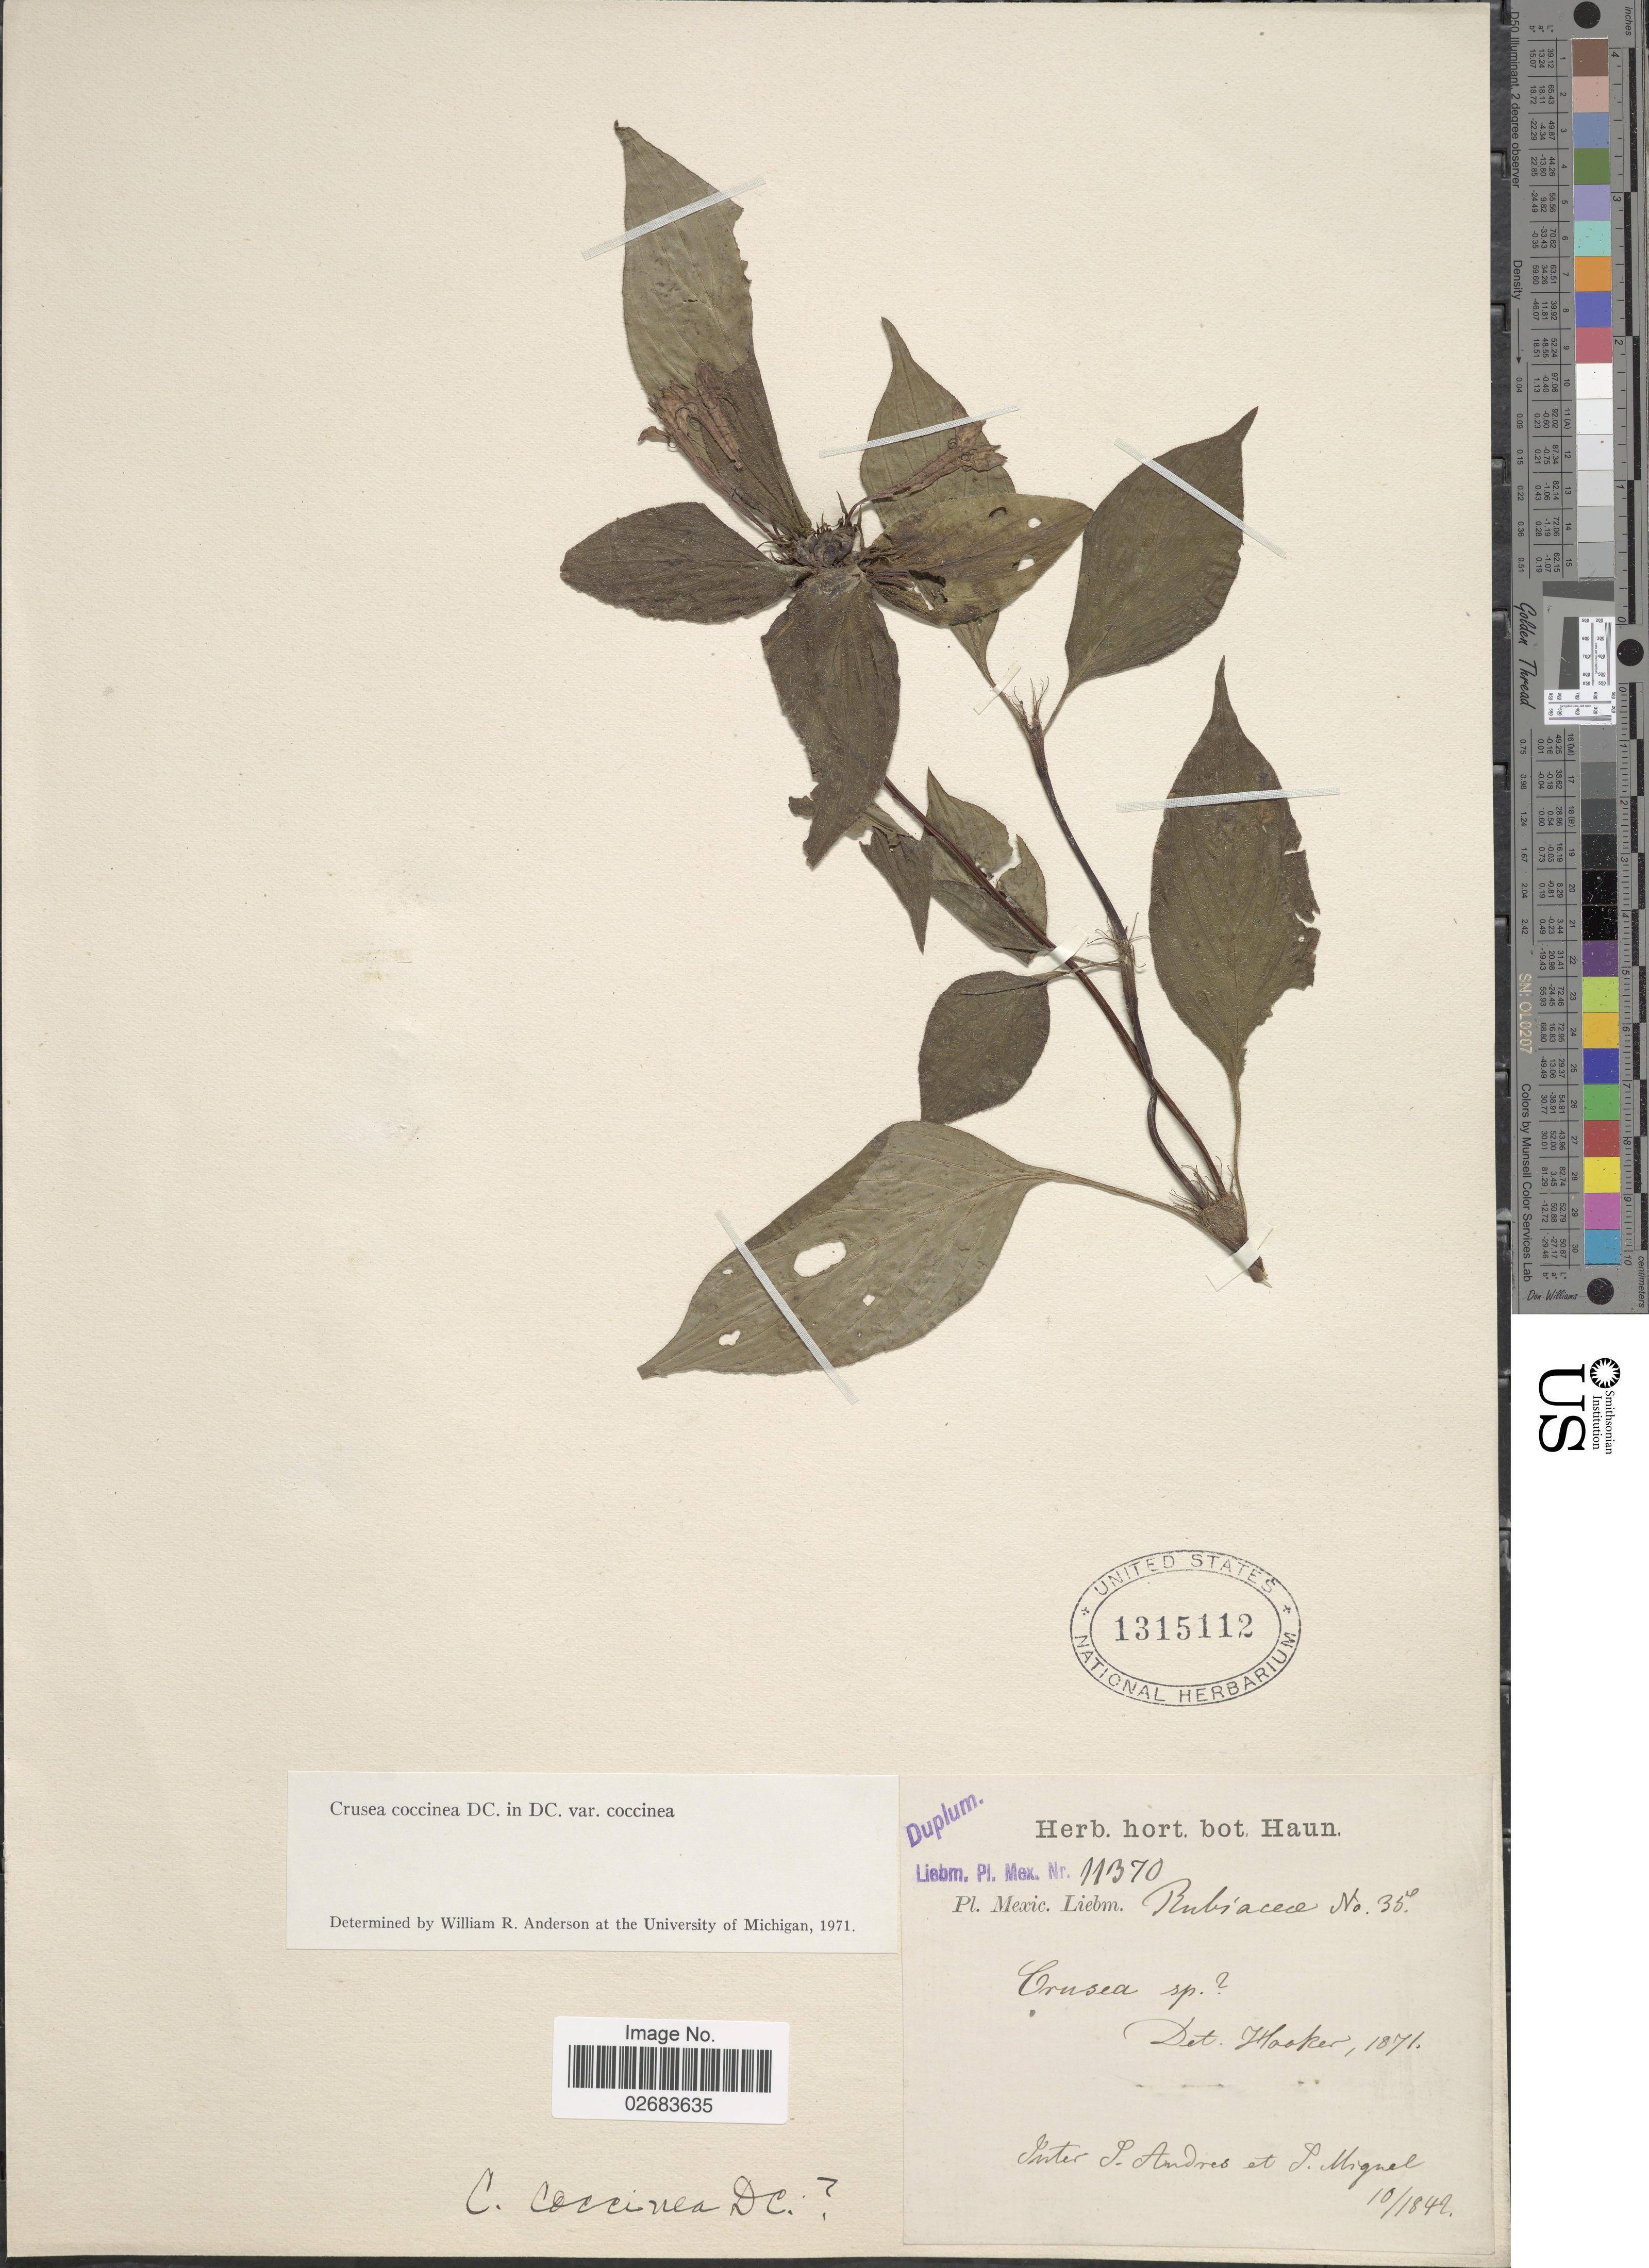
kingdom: Plantae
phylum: Tracheophyta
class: Magnoliopsida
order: Gentianales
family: Rubiaceae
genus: Crusea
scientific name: Crusea coccinea var. coccinea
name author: DC.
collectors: Liebmann, --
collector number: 35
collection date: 1842-10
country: Mexico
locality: Inter S. Andres et S. Miguel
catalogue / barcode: US 1315112